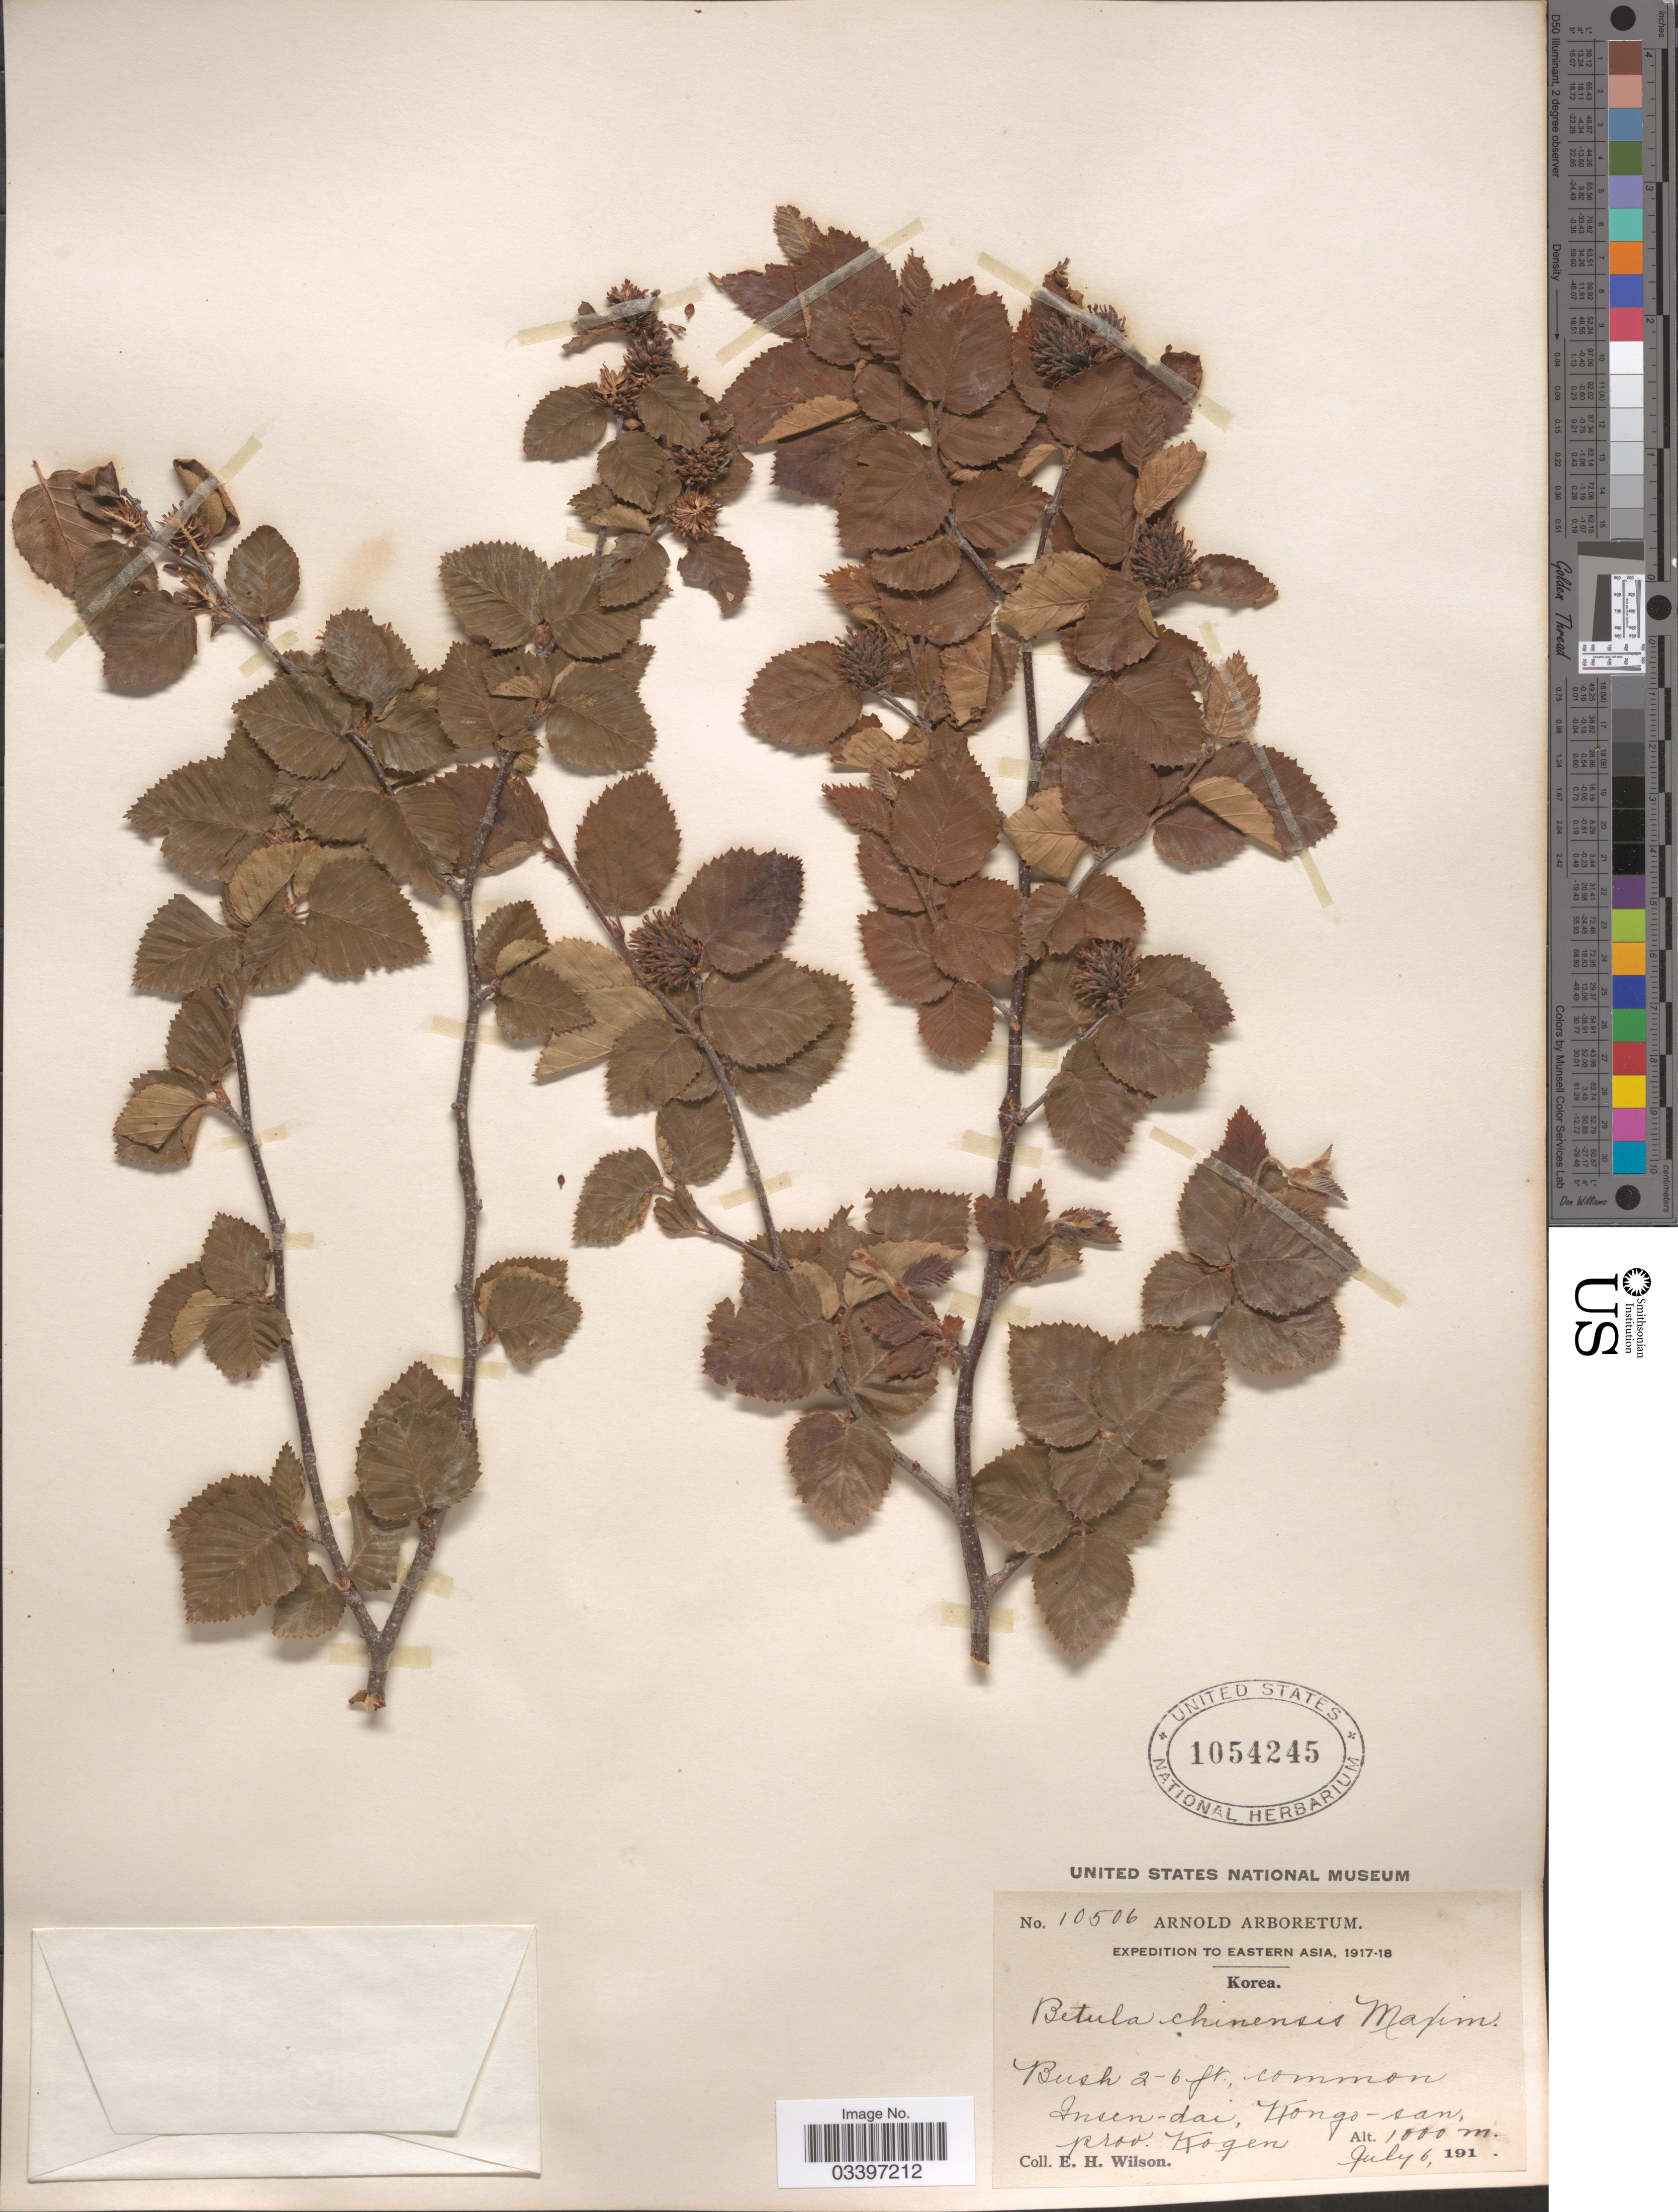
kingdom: Plantae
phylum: Tracheophyta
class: Magnoliopsida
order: Fagales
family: Betulaceae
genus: Betula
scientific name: Betula chinensis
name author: Maxim.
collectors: E. Wilson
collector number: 10506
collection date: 1917-07-06/1918-07-06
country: North Korea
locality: Insen-dai, Kongo-san, prov. Kogen.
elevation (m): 1000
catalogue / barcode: US 1054245